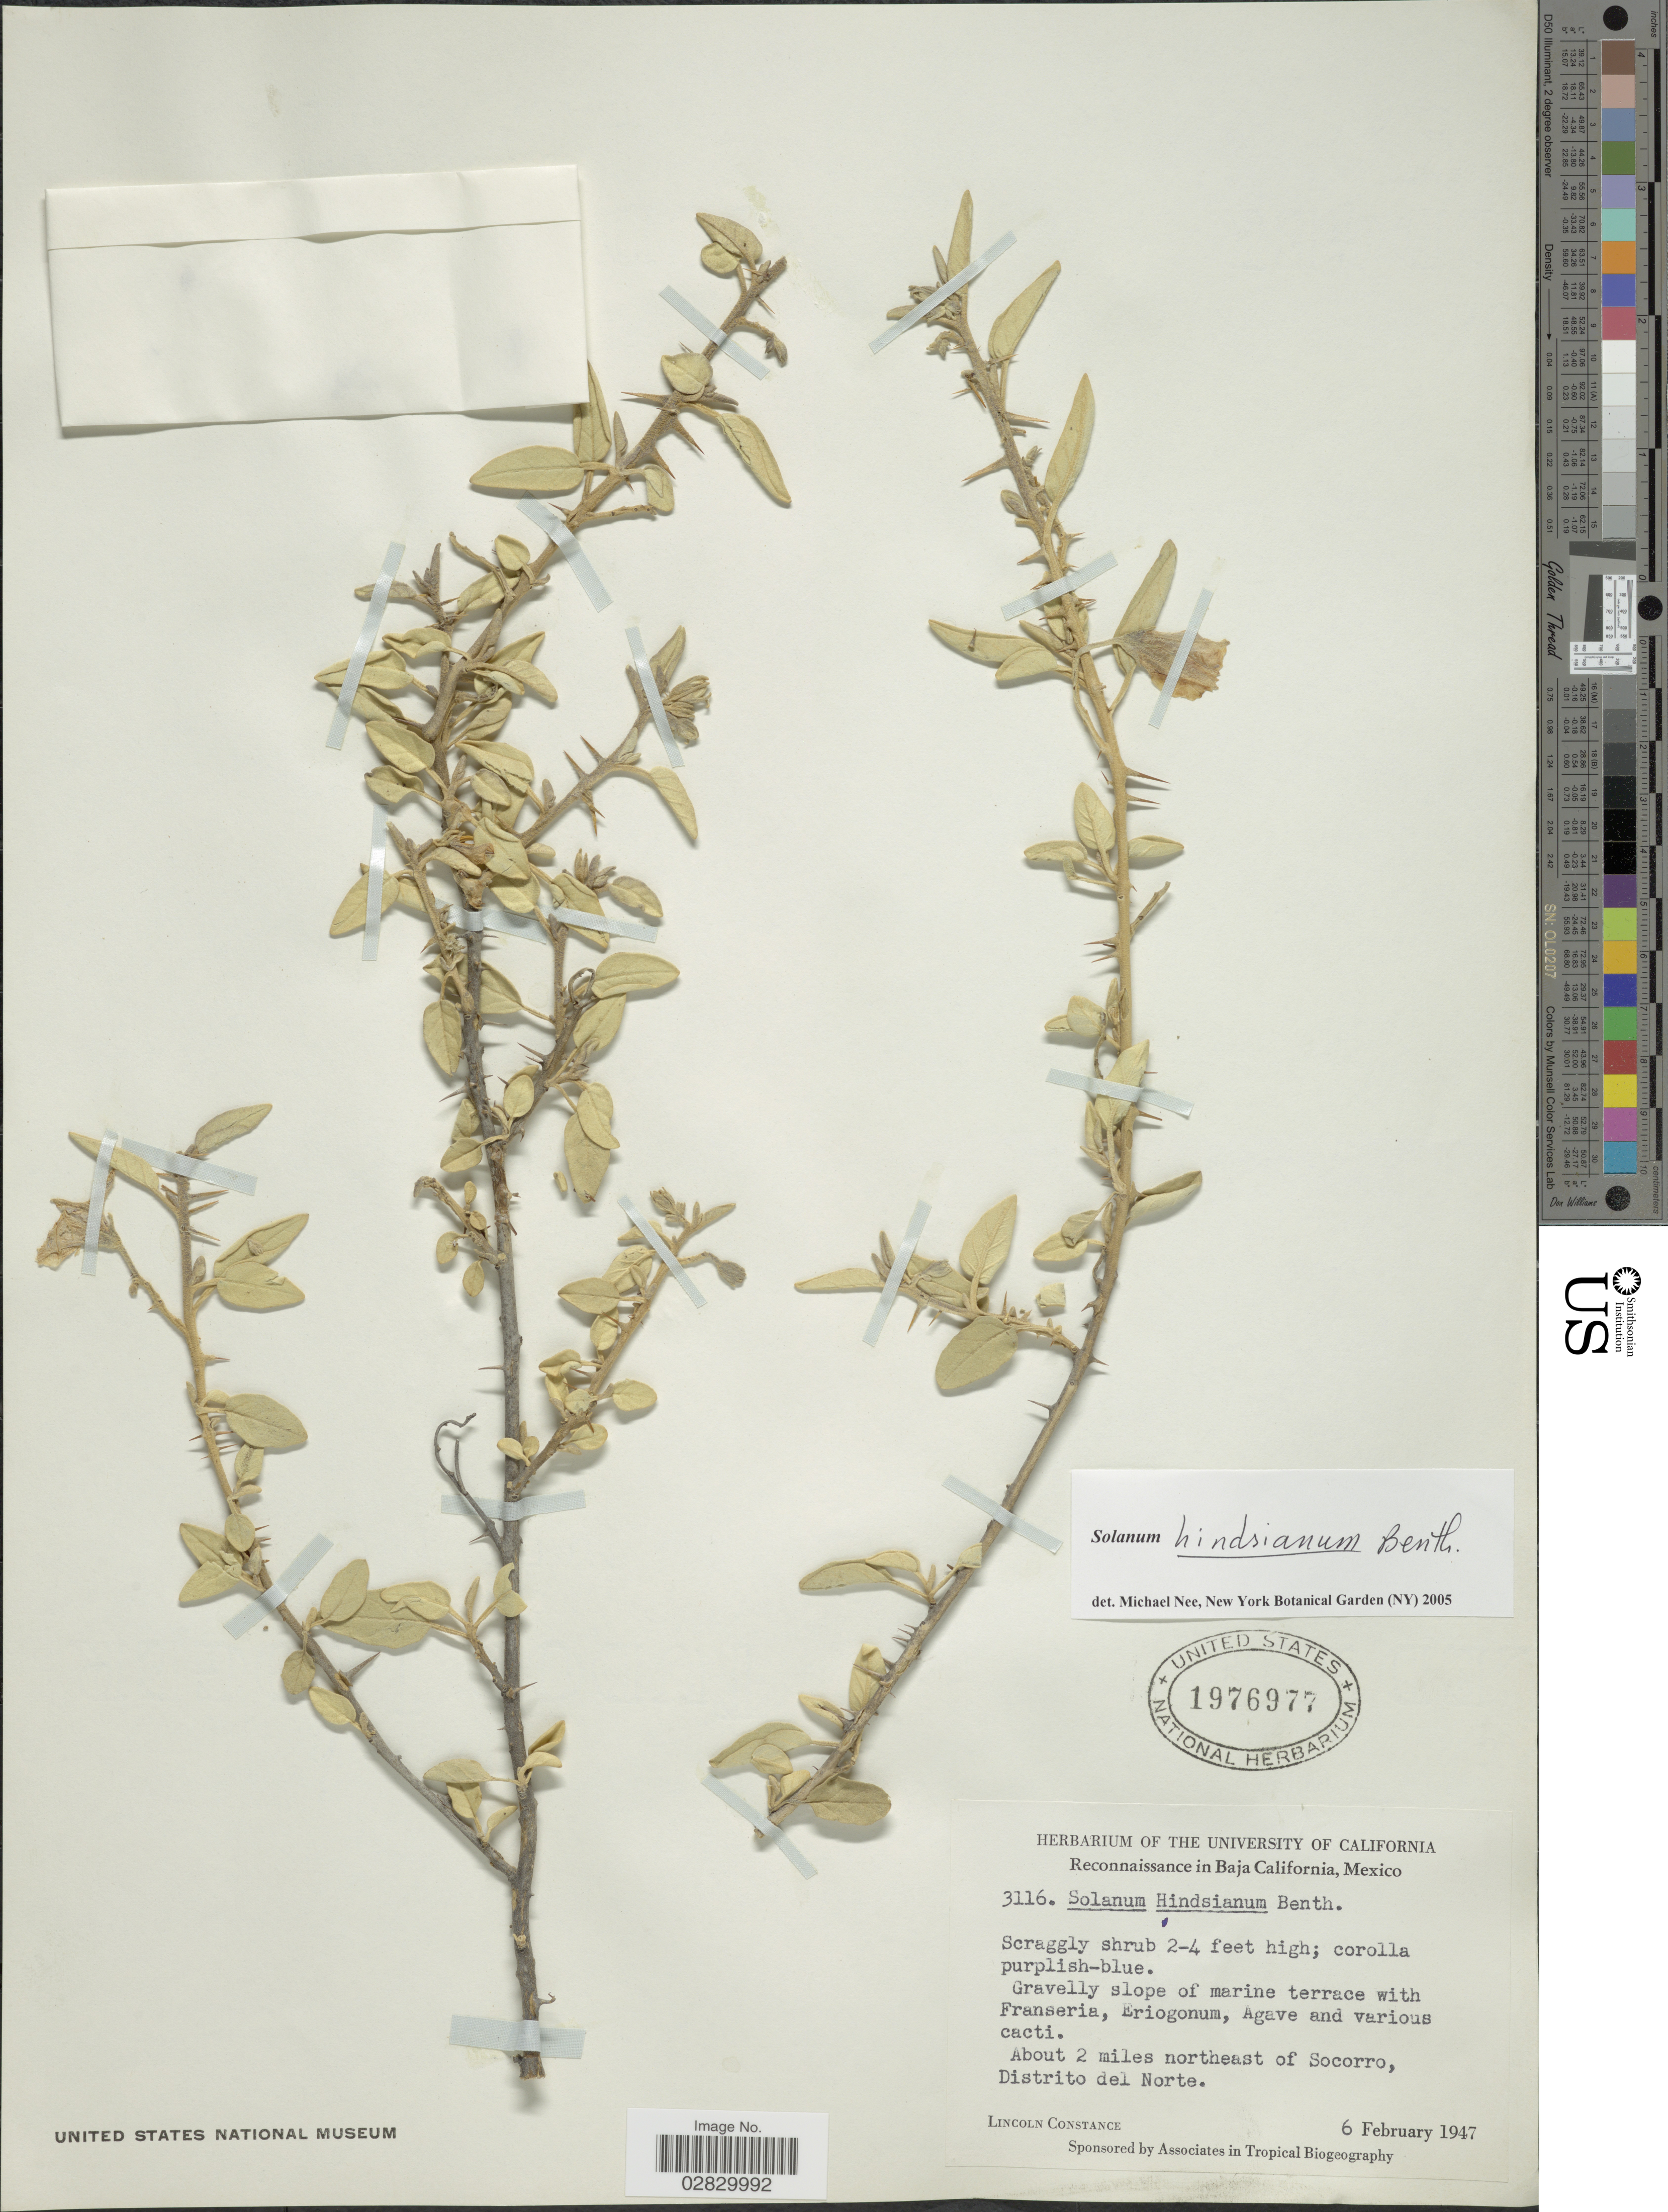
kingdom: Plantae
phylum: Tracheophyta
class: Magnoliopsida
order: Solanales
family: Solanaceae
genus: Solanum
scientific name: Solanum hindsianum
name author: Benth.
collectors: L. Constance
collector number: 3116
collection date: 1947-02-06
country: Mexico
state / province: Baja California Norte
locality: About 2 miles northeast of Socorro, Distrito del Norte.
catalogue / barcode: US 1976977